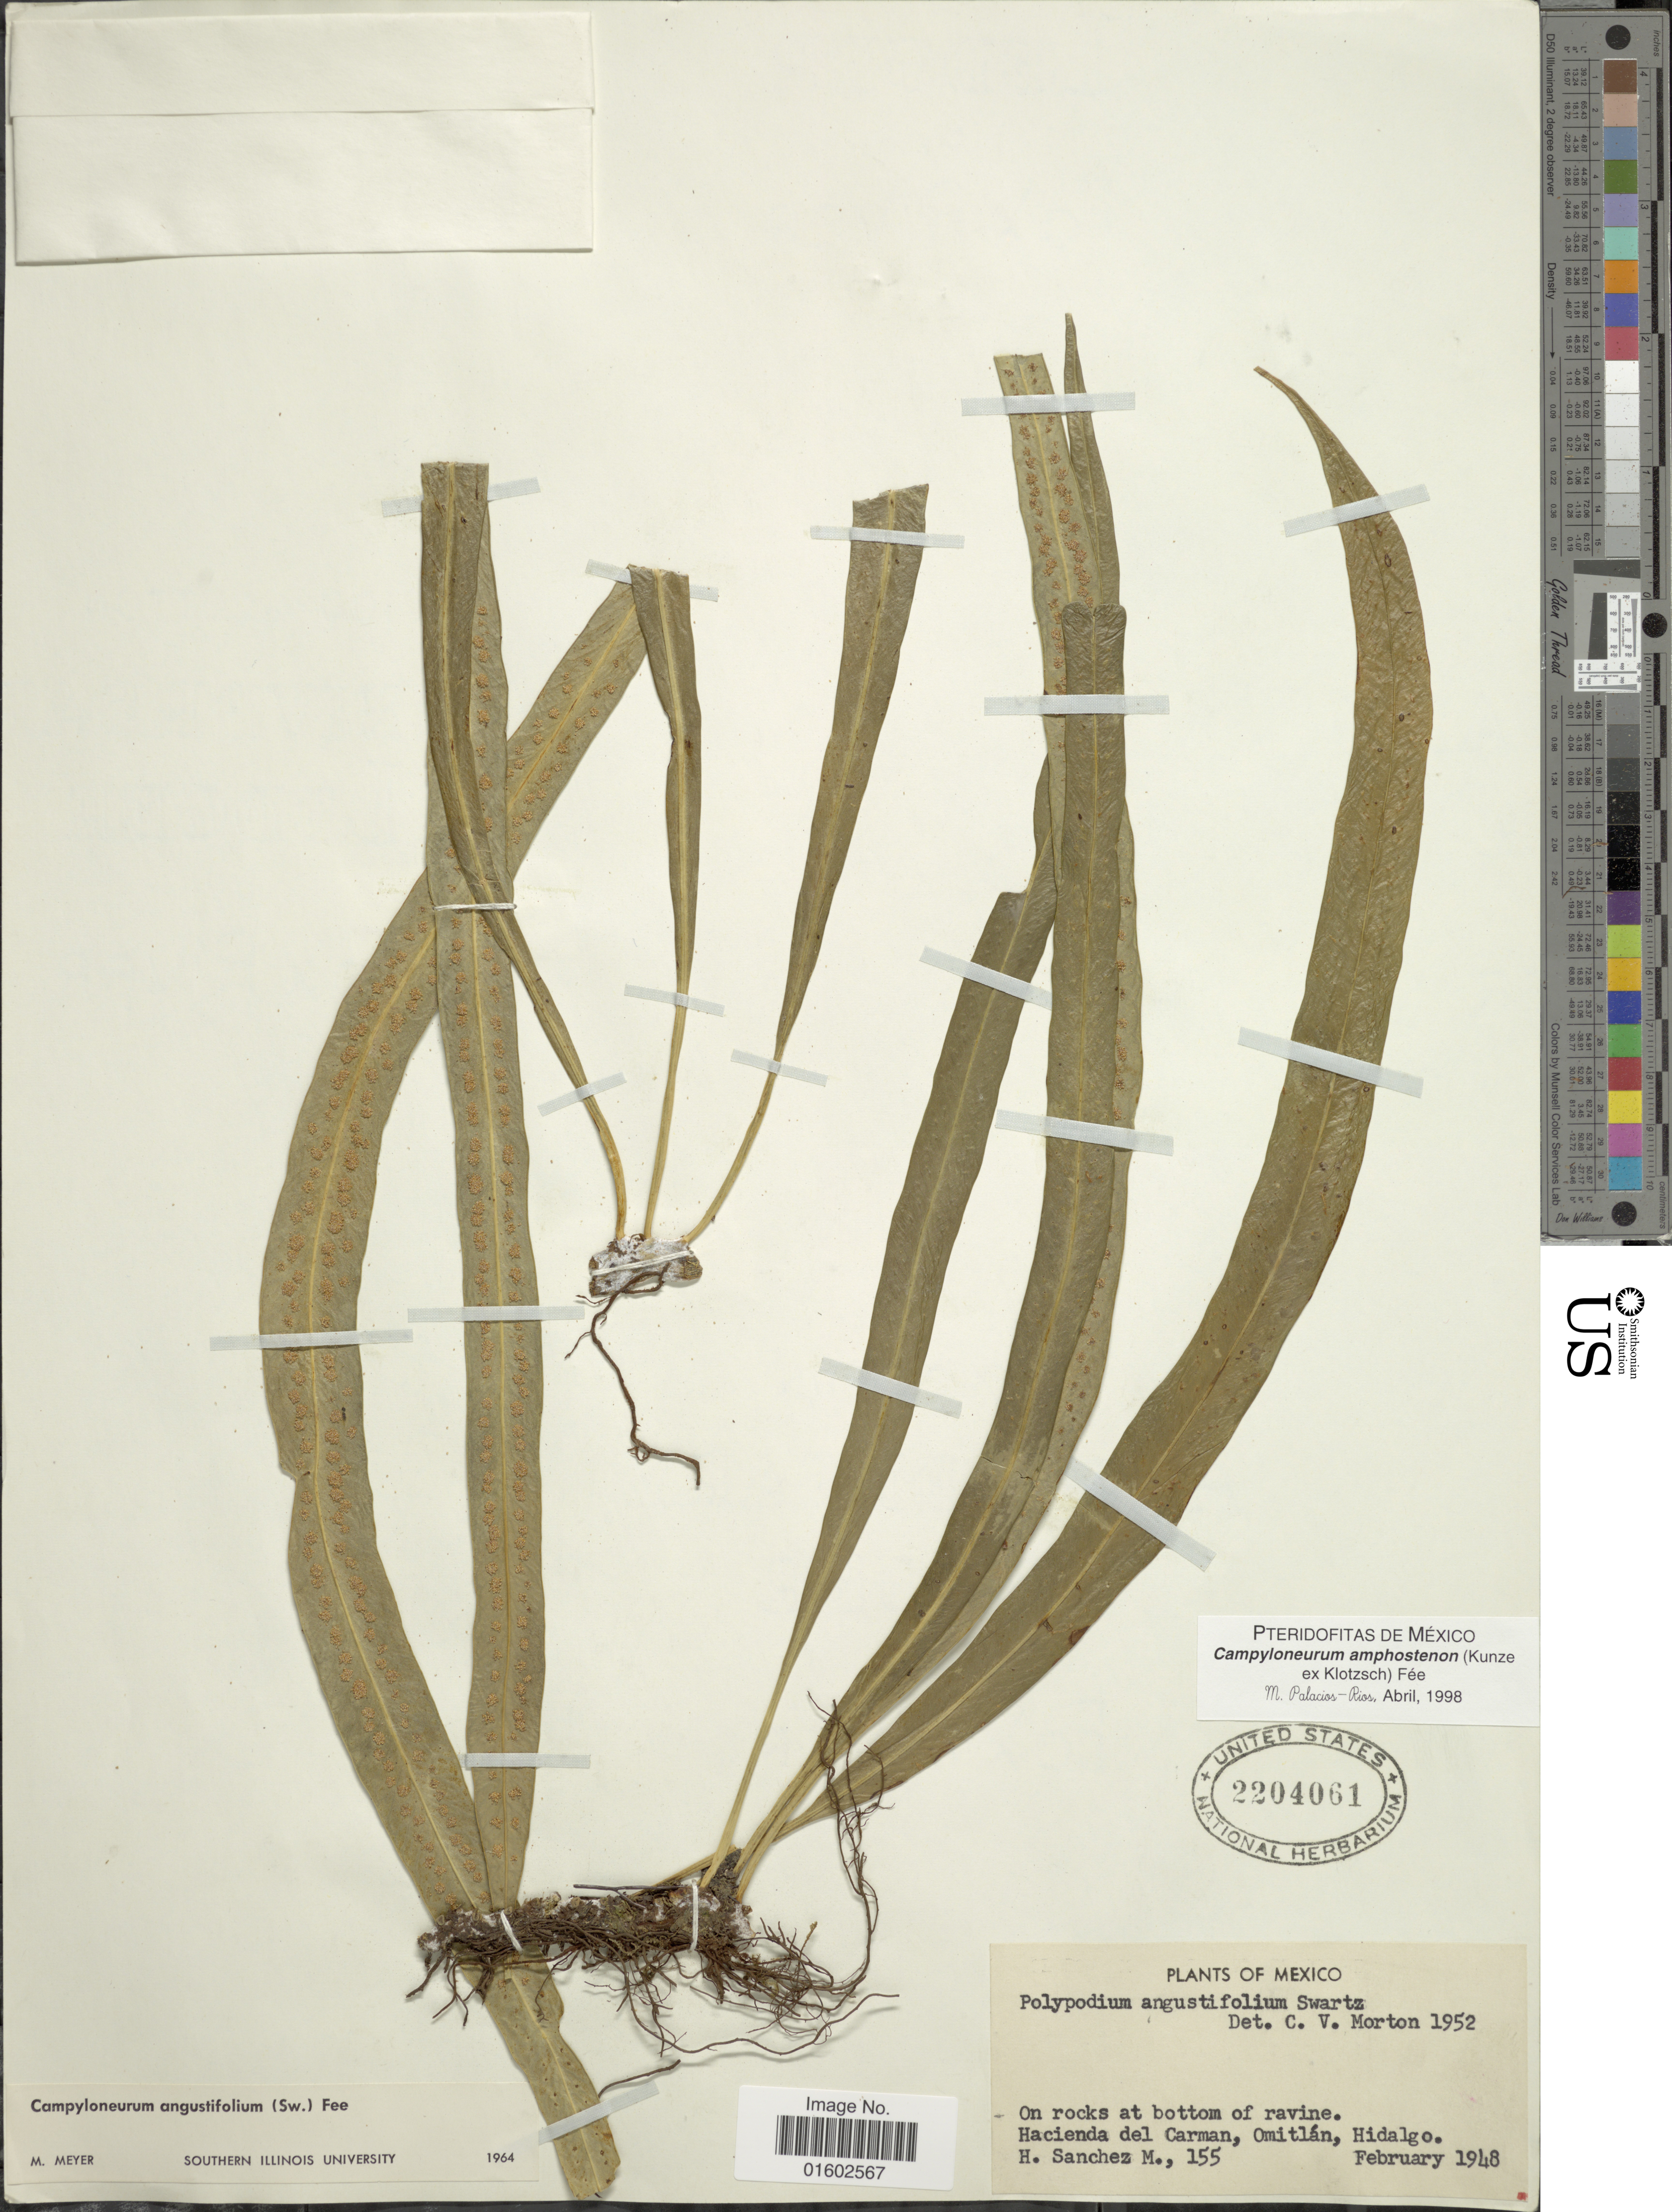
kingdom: Plantae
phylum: Tracheophyta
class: Polypodiopsida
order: Polypodiales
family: Polypodiaceae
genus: Campyloneurum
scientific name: Campyloneurum amphostenon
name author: (Kunze ex Klotzsch) Fée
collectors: H. Sánchez-Mejorada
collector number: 155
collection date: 1948-02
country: Mexico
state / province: Hidalgo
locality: Hacienda del Carmen, Omitlan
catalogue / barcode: US 2204061